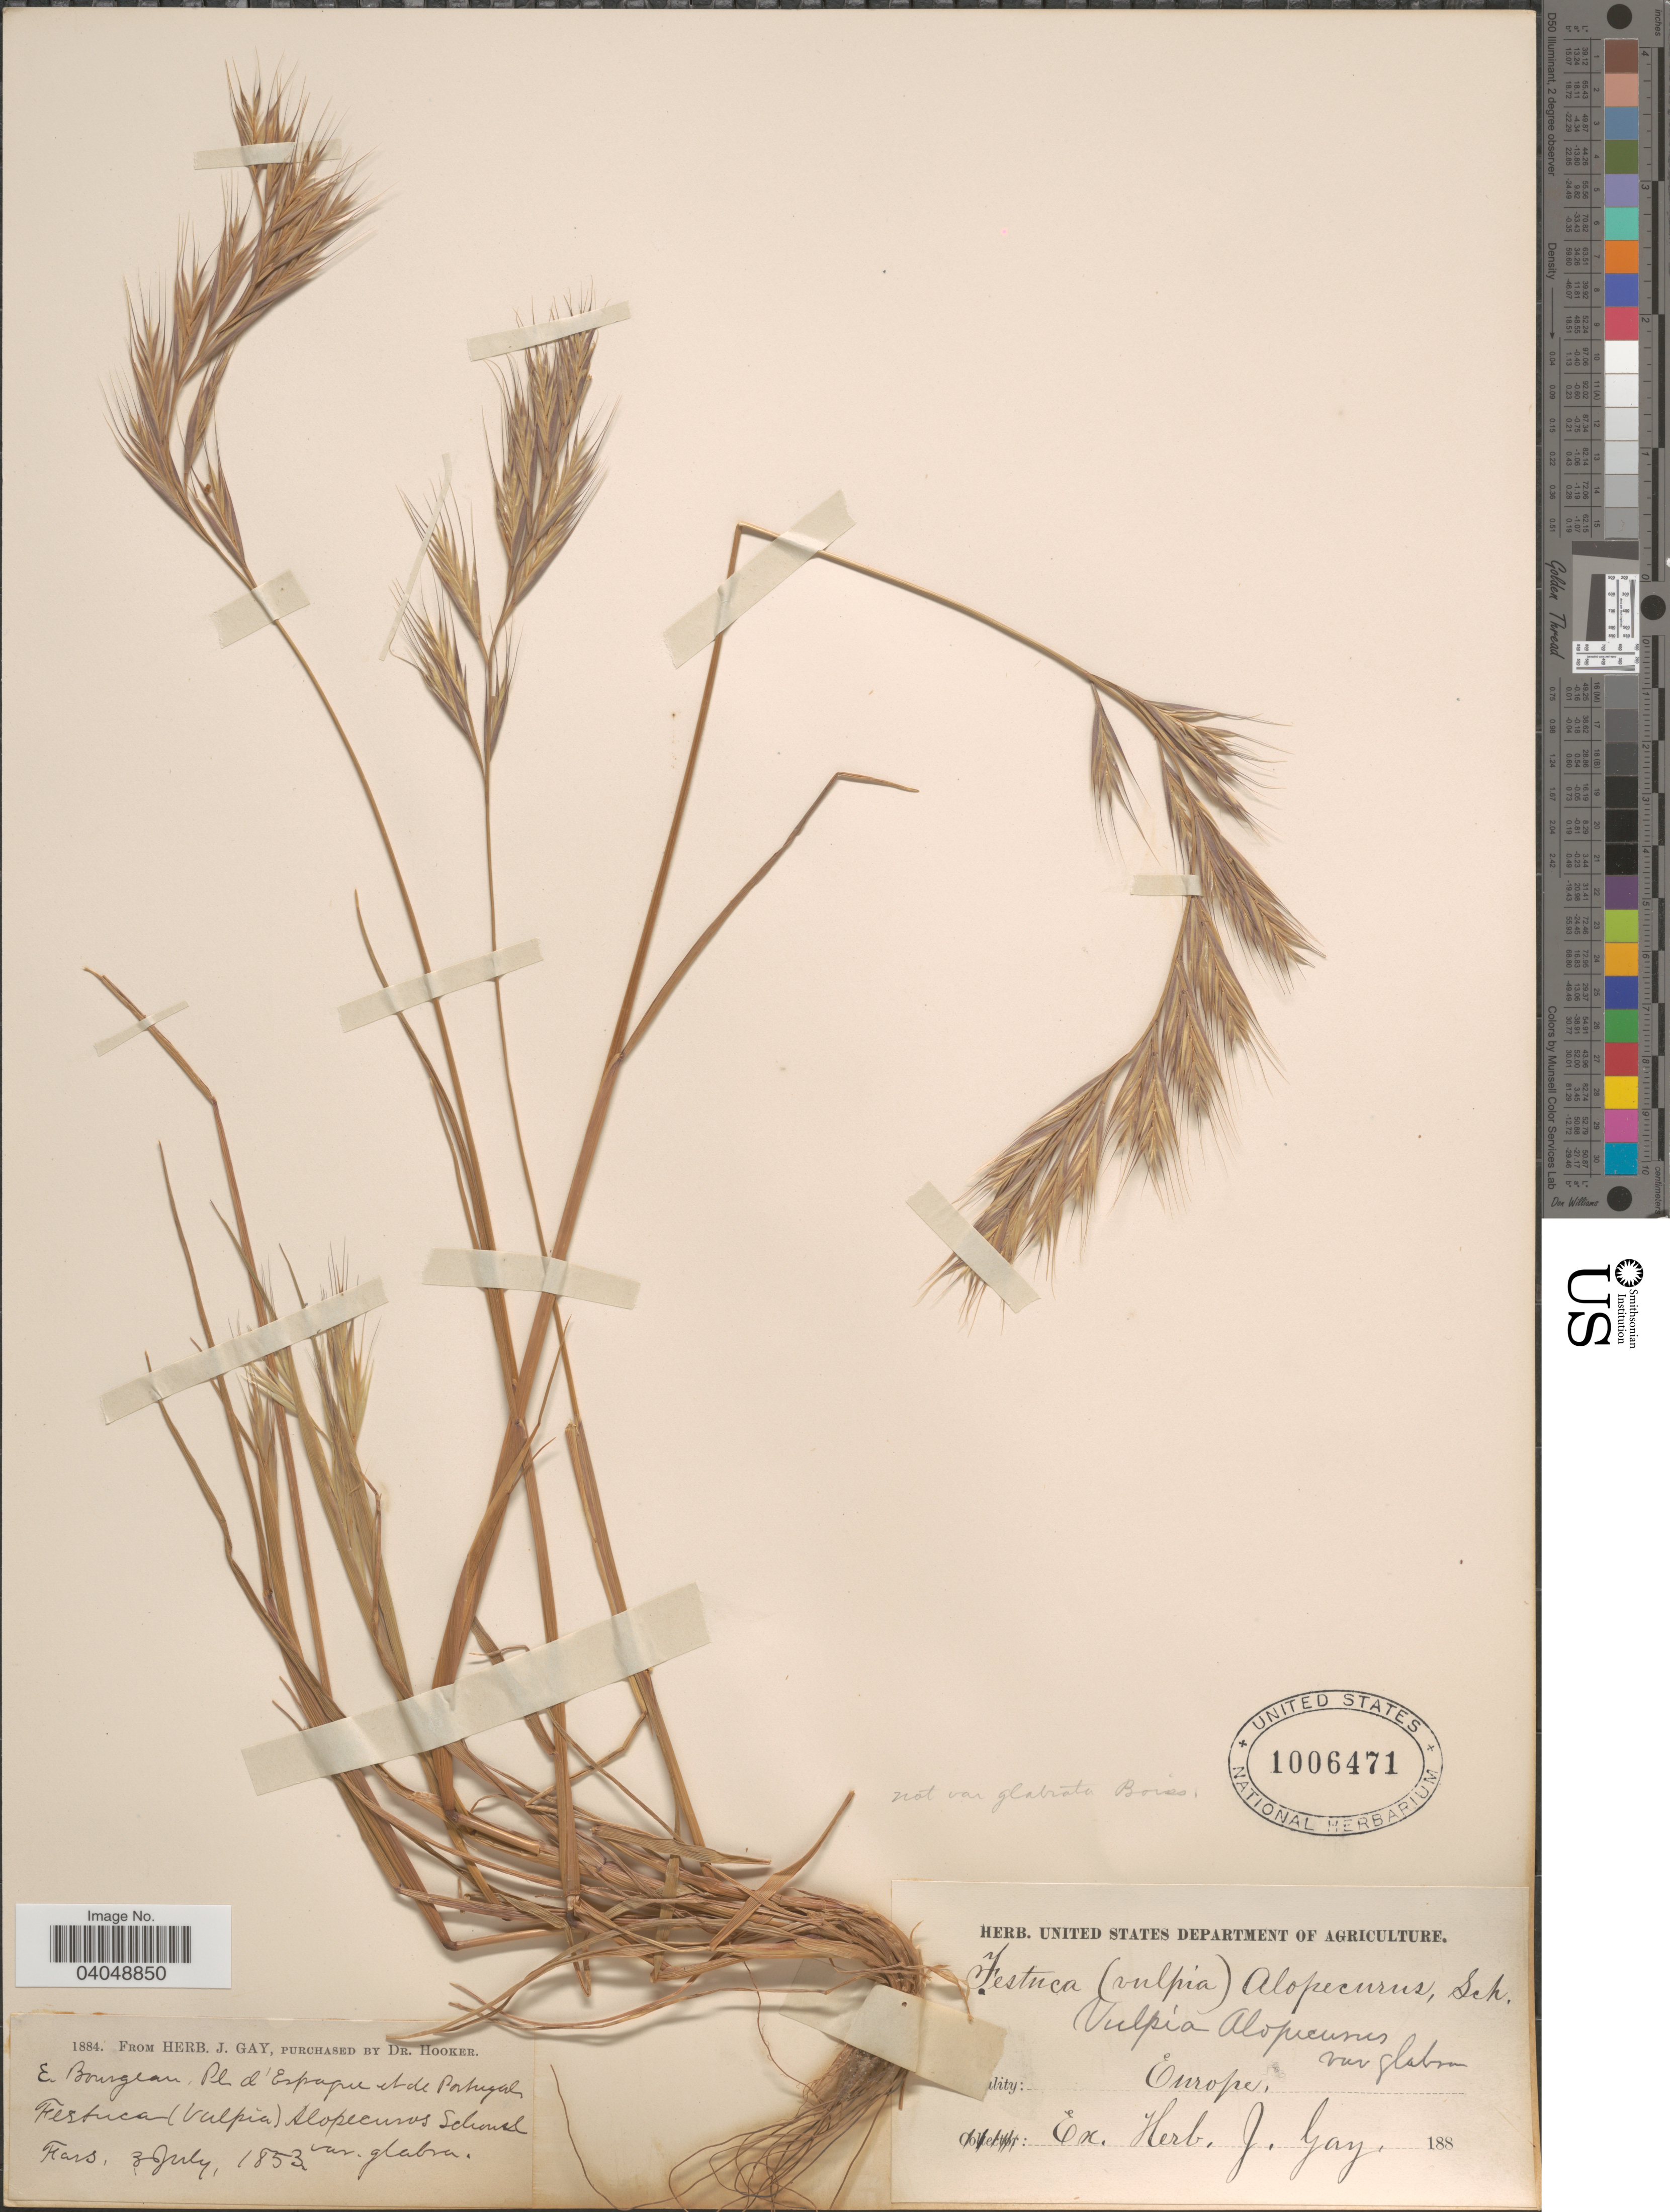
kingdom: Plantae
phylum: Tracheophyta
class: Liliopsida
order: Poales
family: Poaceae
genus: Festuca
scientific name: Festuca alopecuros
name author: Schousb.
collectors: ex herb. J. Gay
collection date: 1853-07-03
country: Iran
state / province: Fars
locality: Fars. Europe.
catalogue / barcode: US 1006471